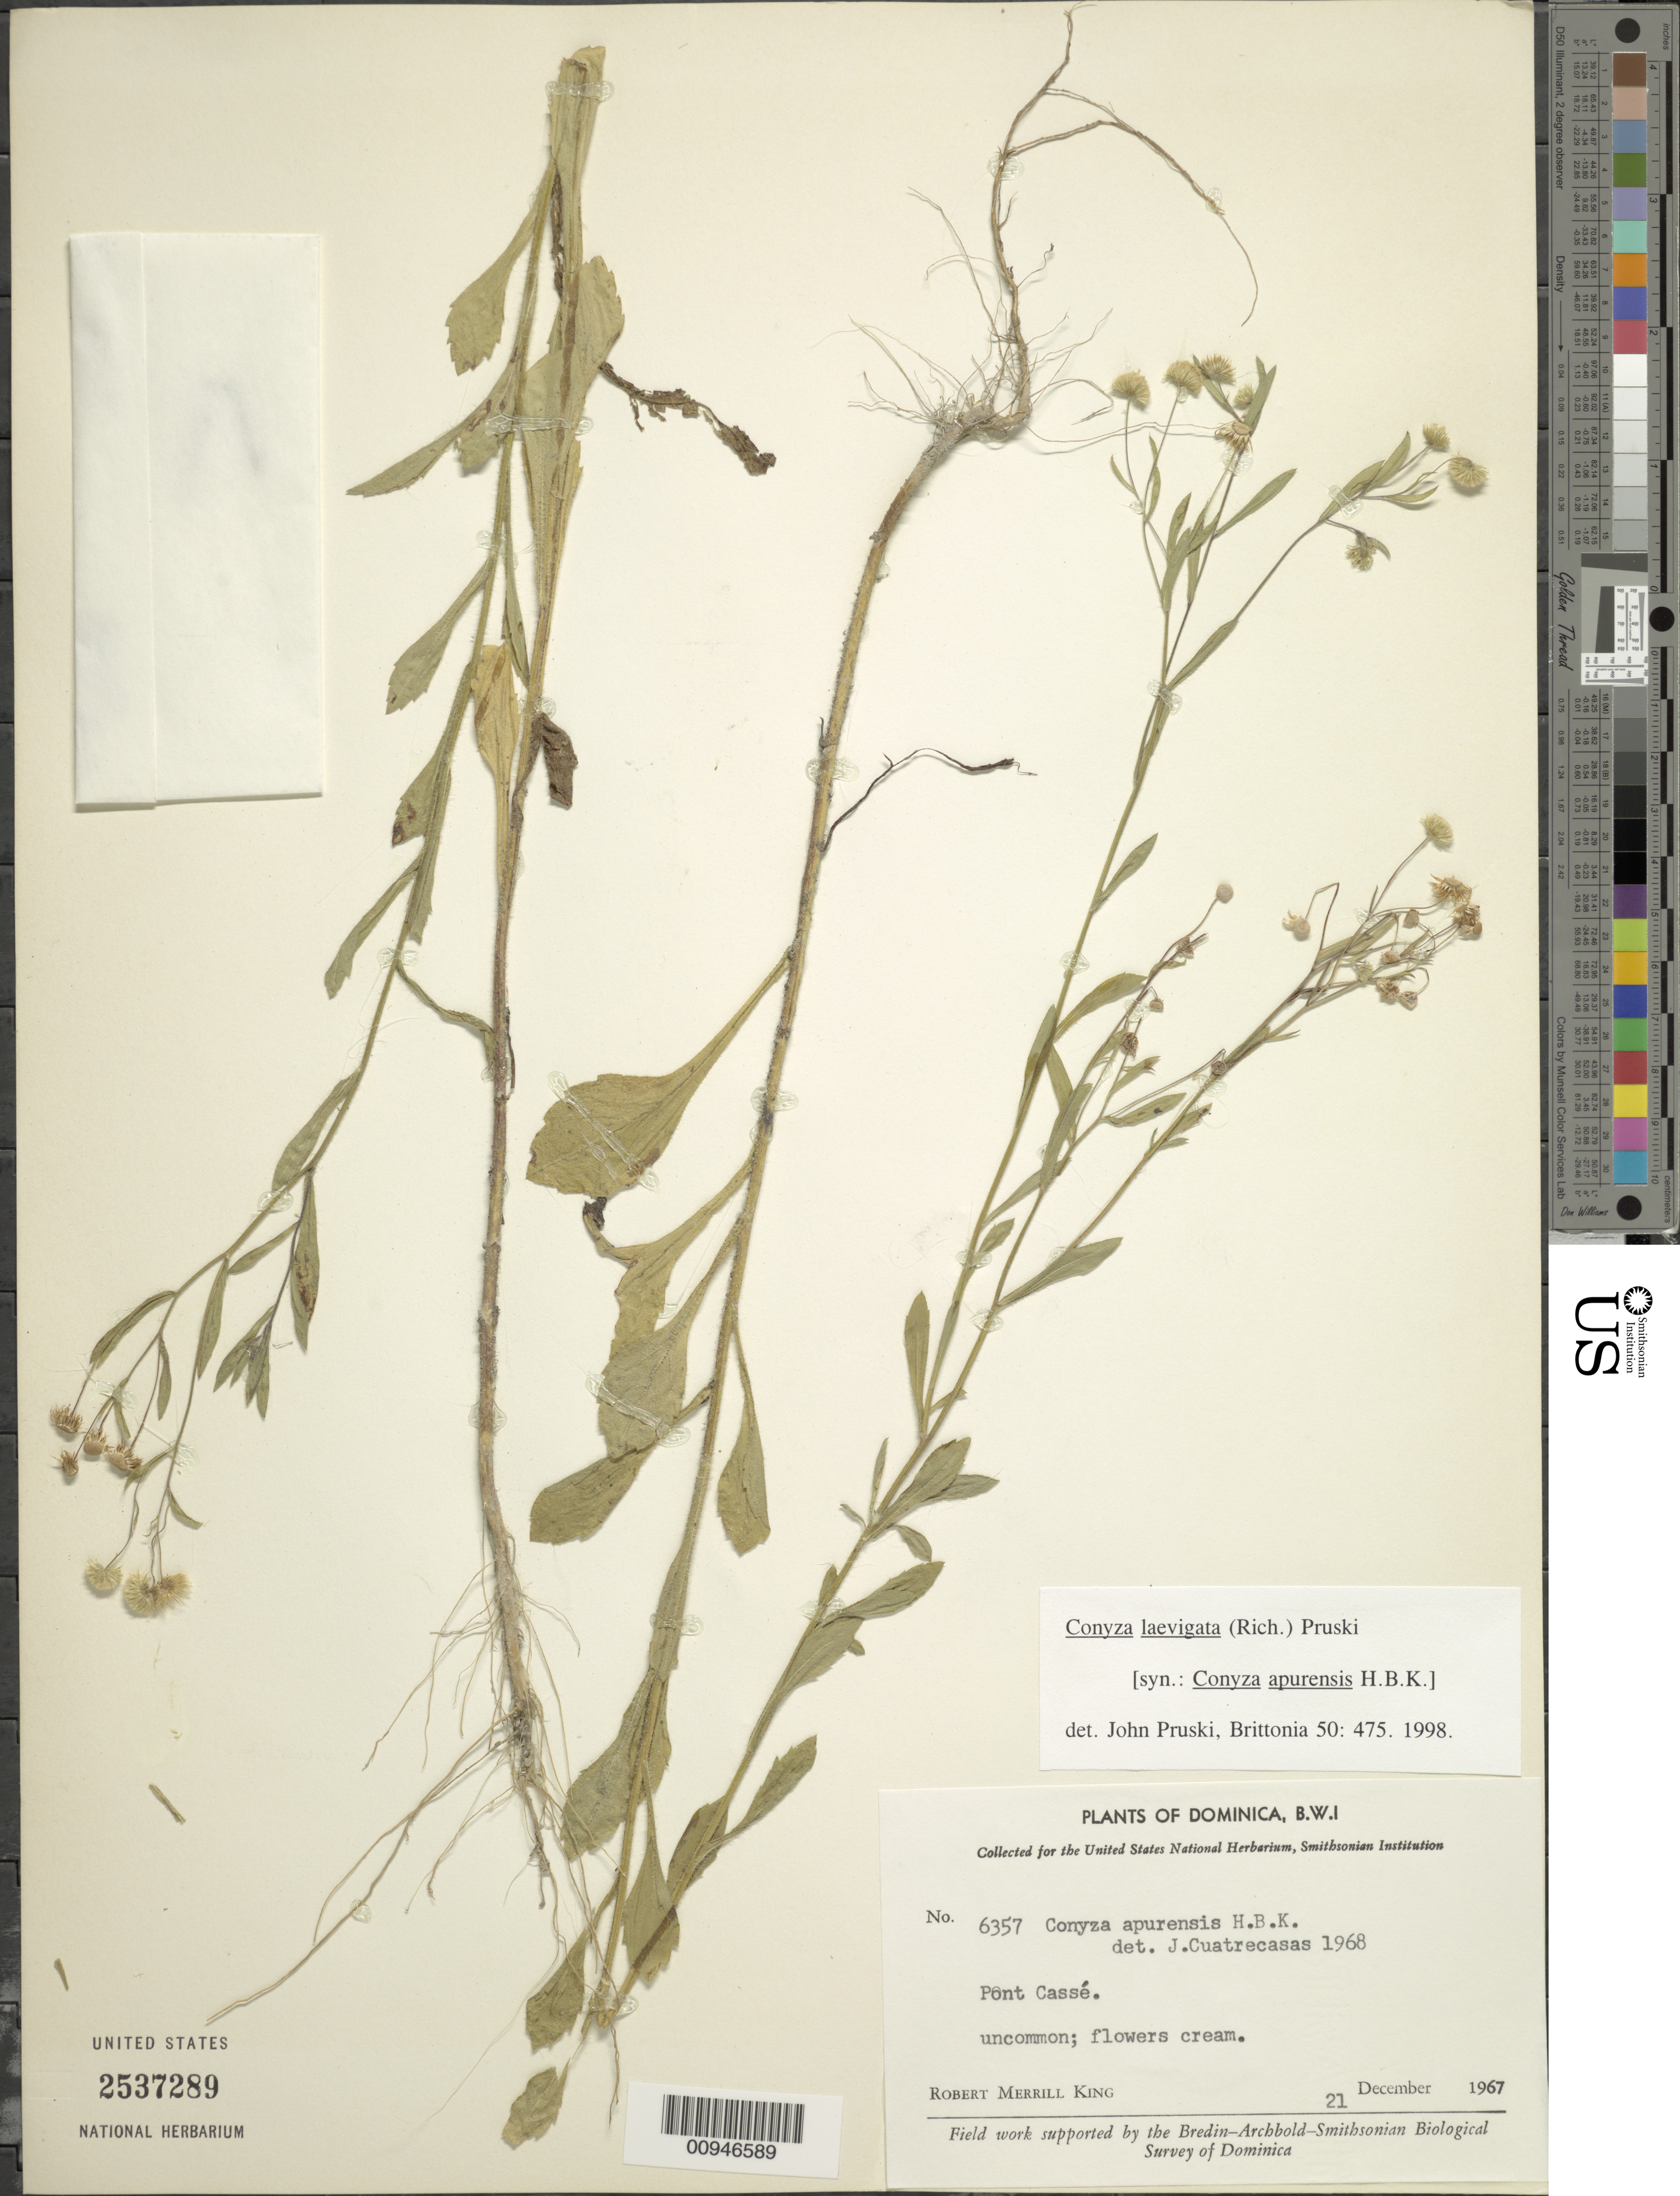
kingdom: Plantae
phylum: Tracheophyta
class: Magnoliopsida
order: Asterales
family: Asteraceae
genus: Conyza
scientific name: Conyza laevigata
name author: (Rich.) Pruski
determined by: Pruski, J. F.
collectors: R. M. King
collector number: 6357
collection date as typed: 21 Dec 1967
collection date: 1967-12-21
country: Dominica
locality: Pônt Cassé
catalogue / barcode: US 2537289